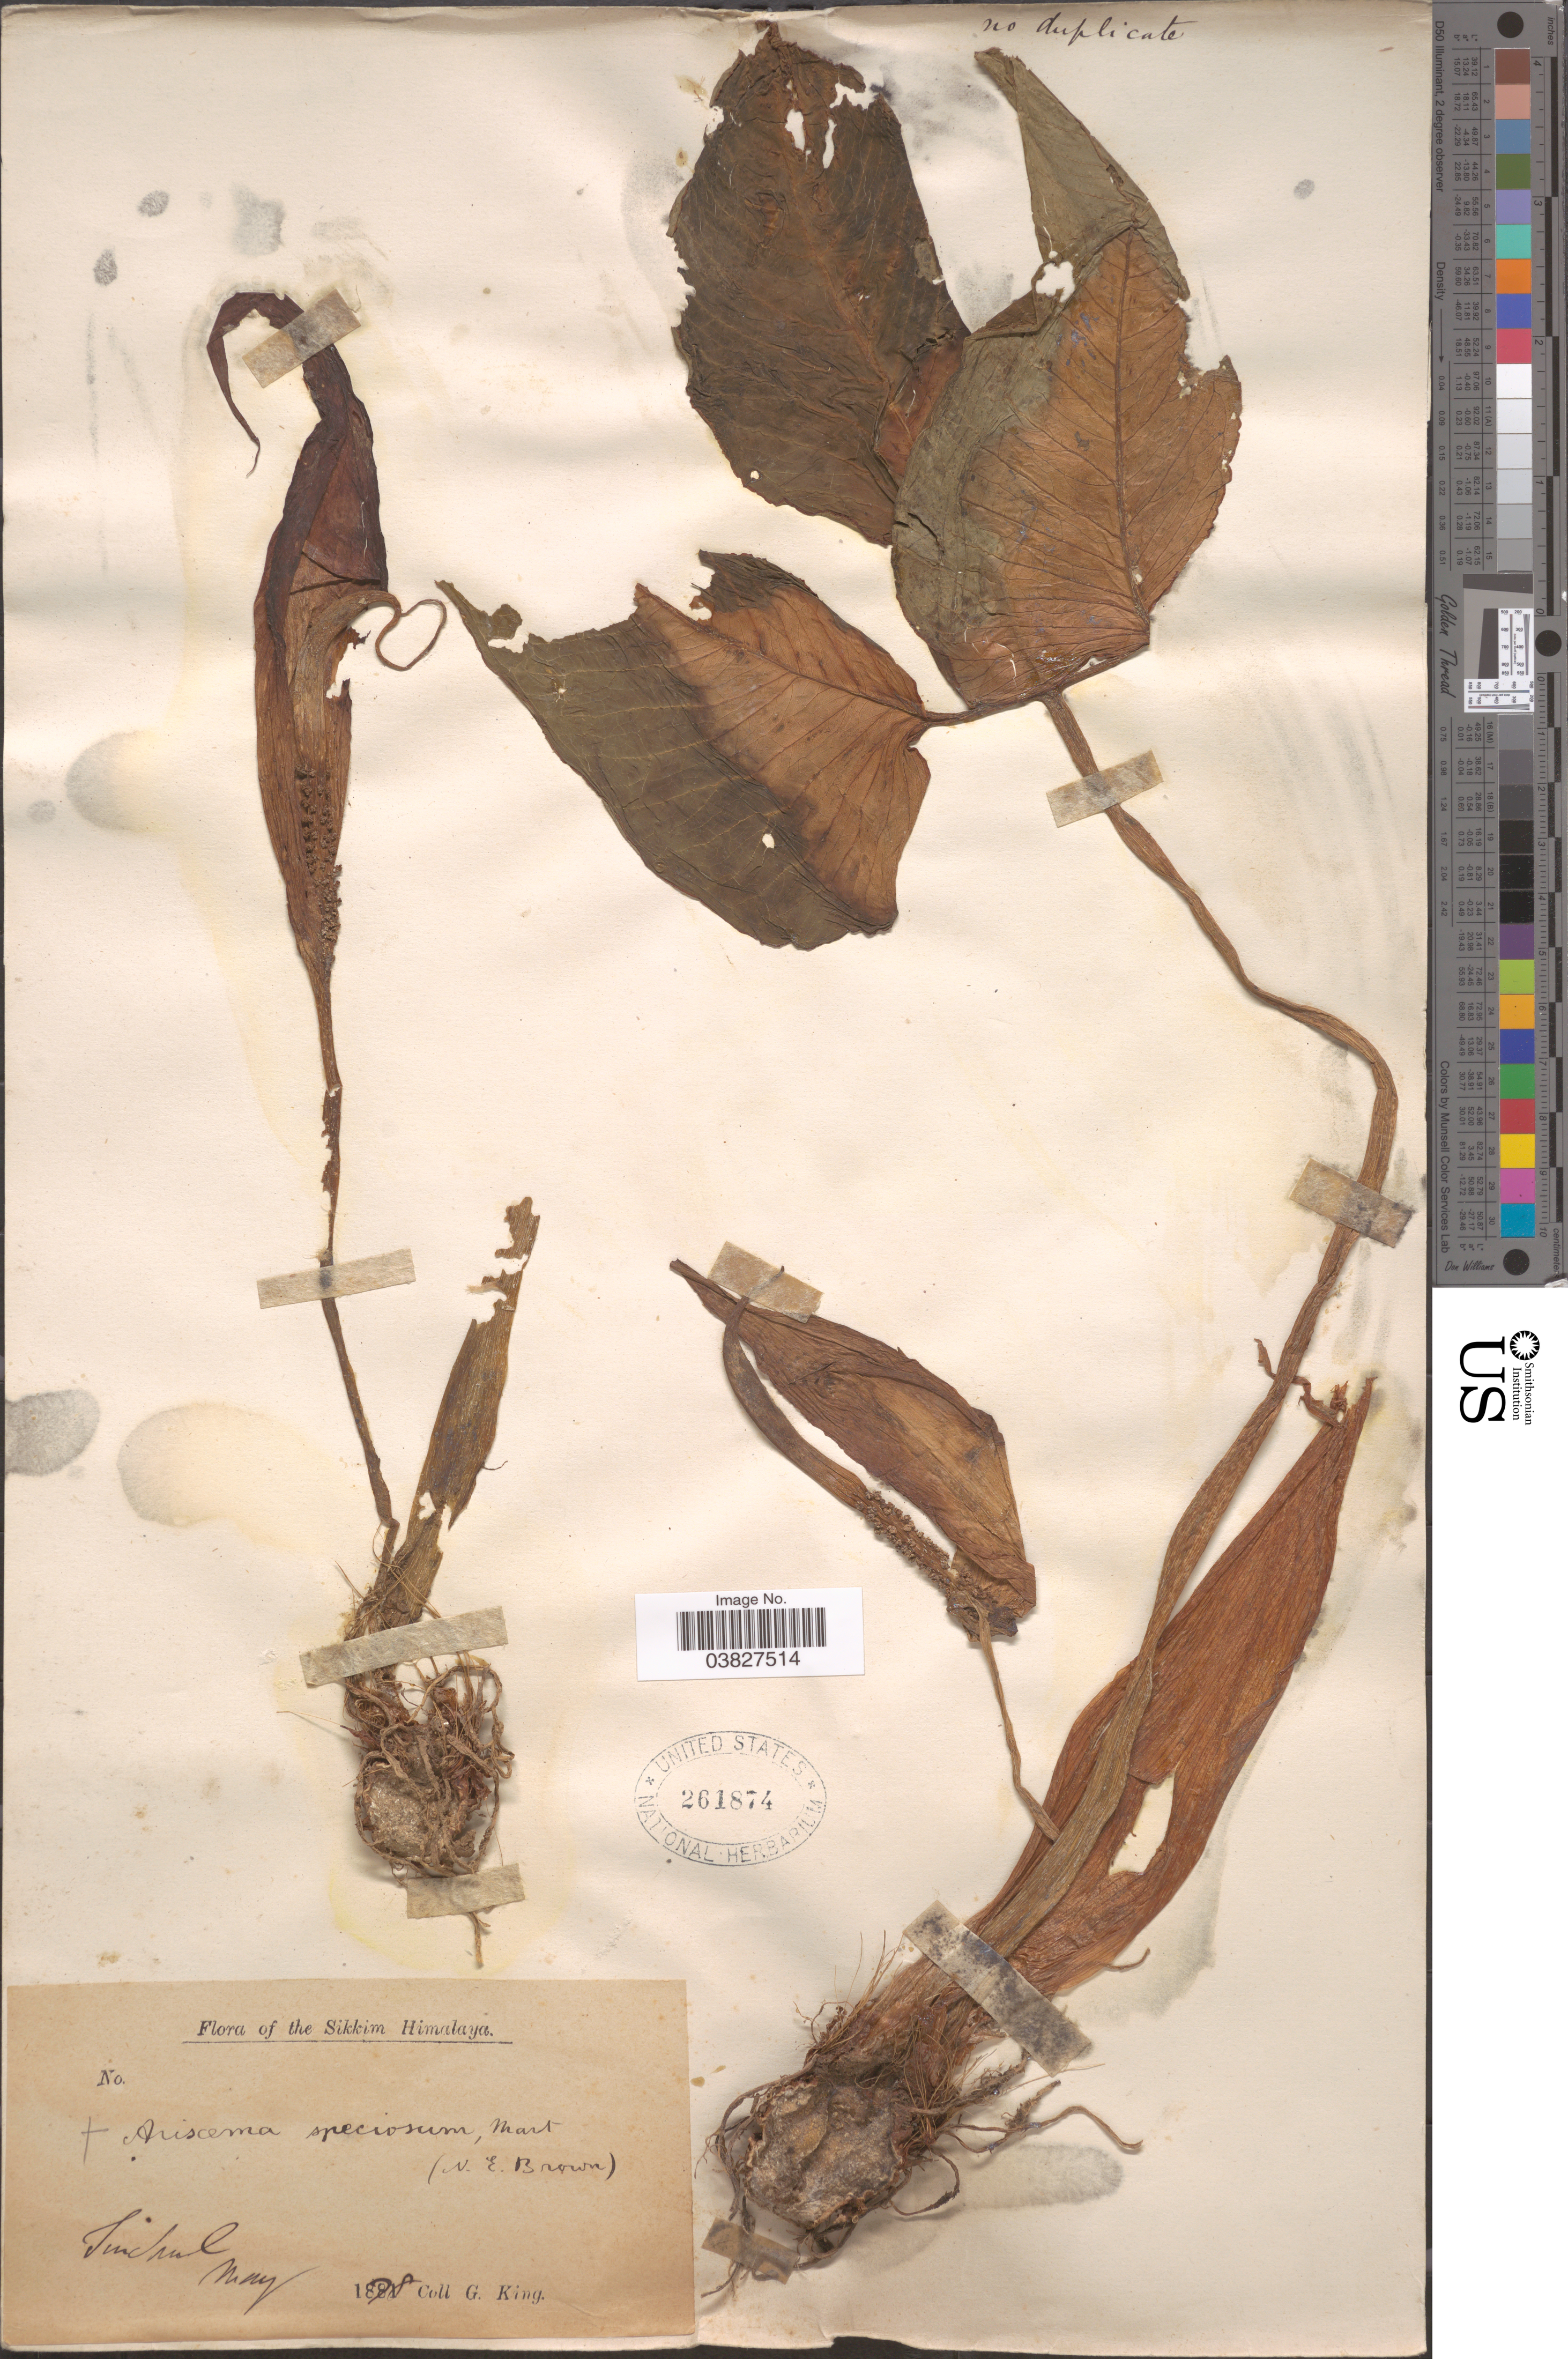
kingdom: Plantae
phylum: Tracheophyta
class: Liliopsida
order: Alismatales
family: Araceae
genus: Arisaema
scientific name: Arisaema speciosum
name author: (Wall.) Mart.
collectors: G. King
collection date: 1878-05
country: India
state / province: Sikkim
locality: Sikkim Himalaya. Sinchul.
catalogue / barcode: US 261874